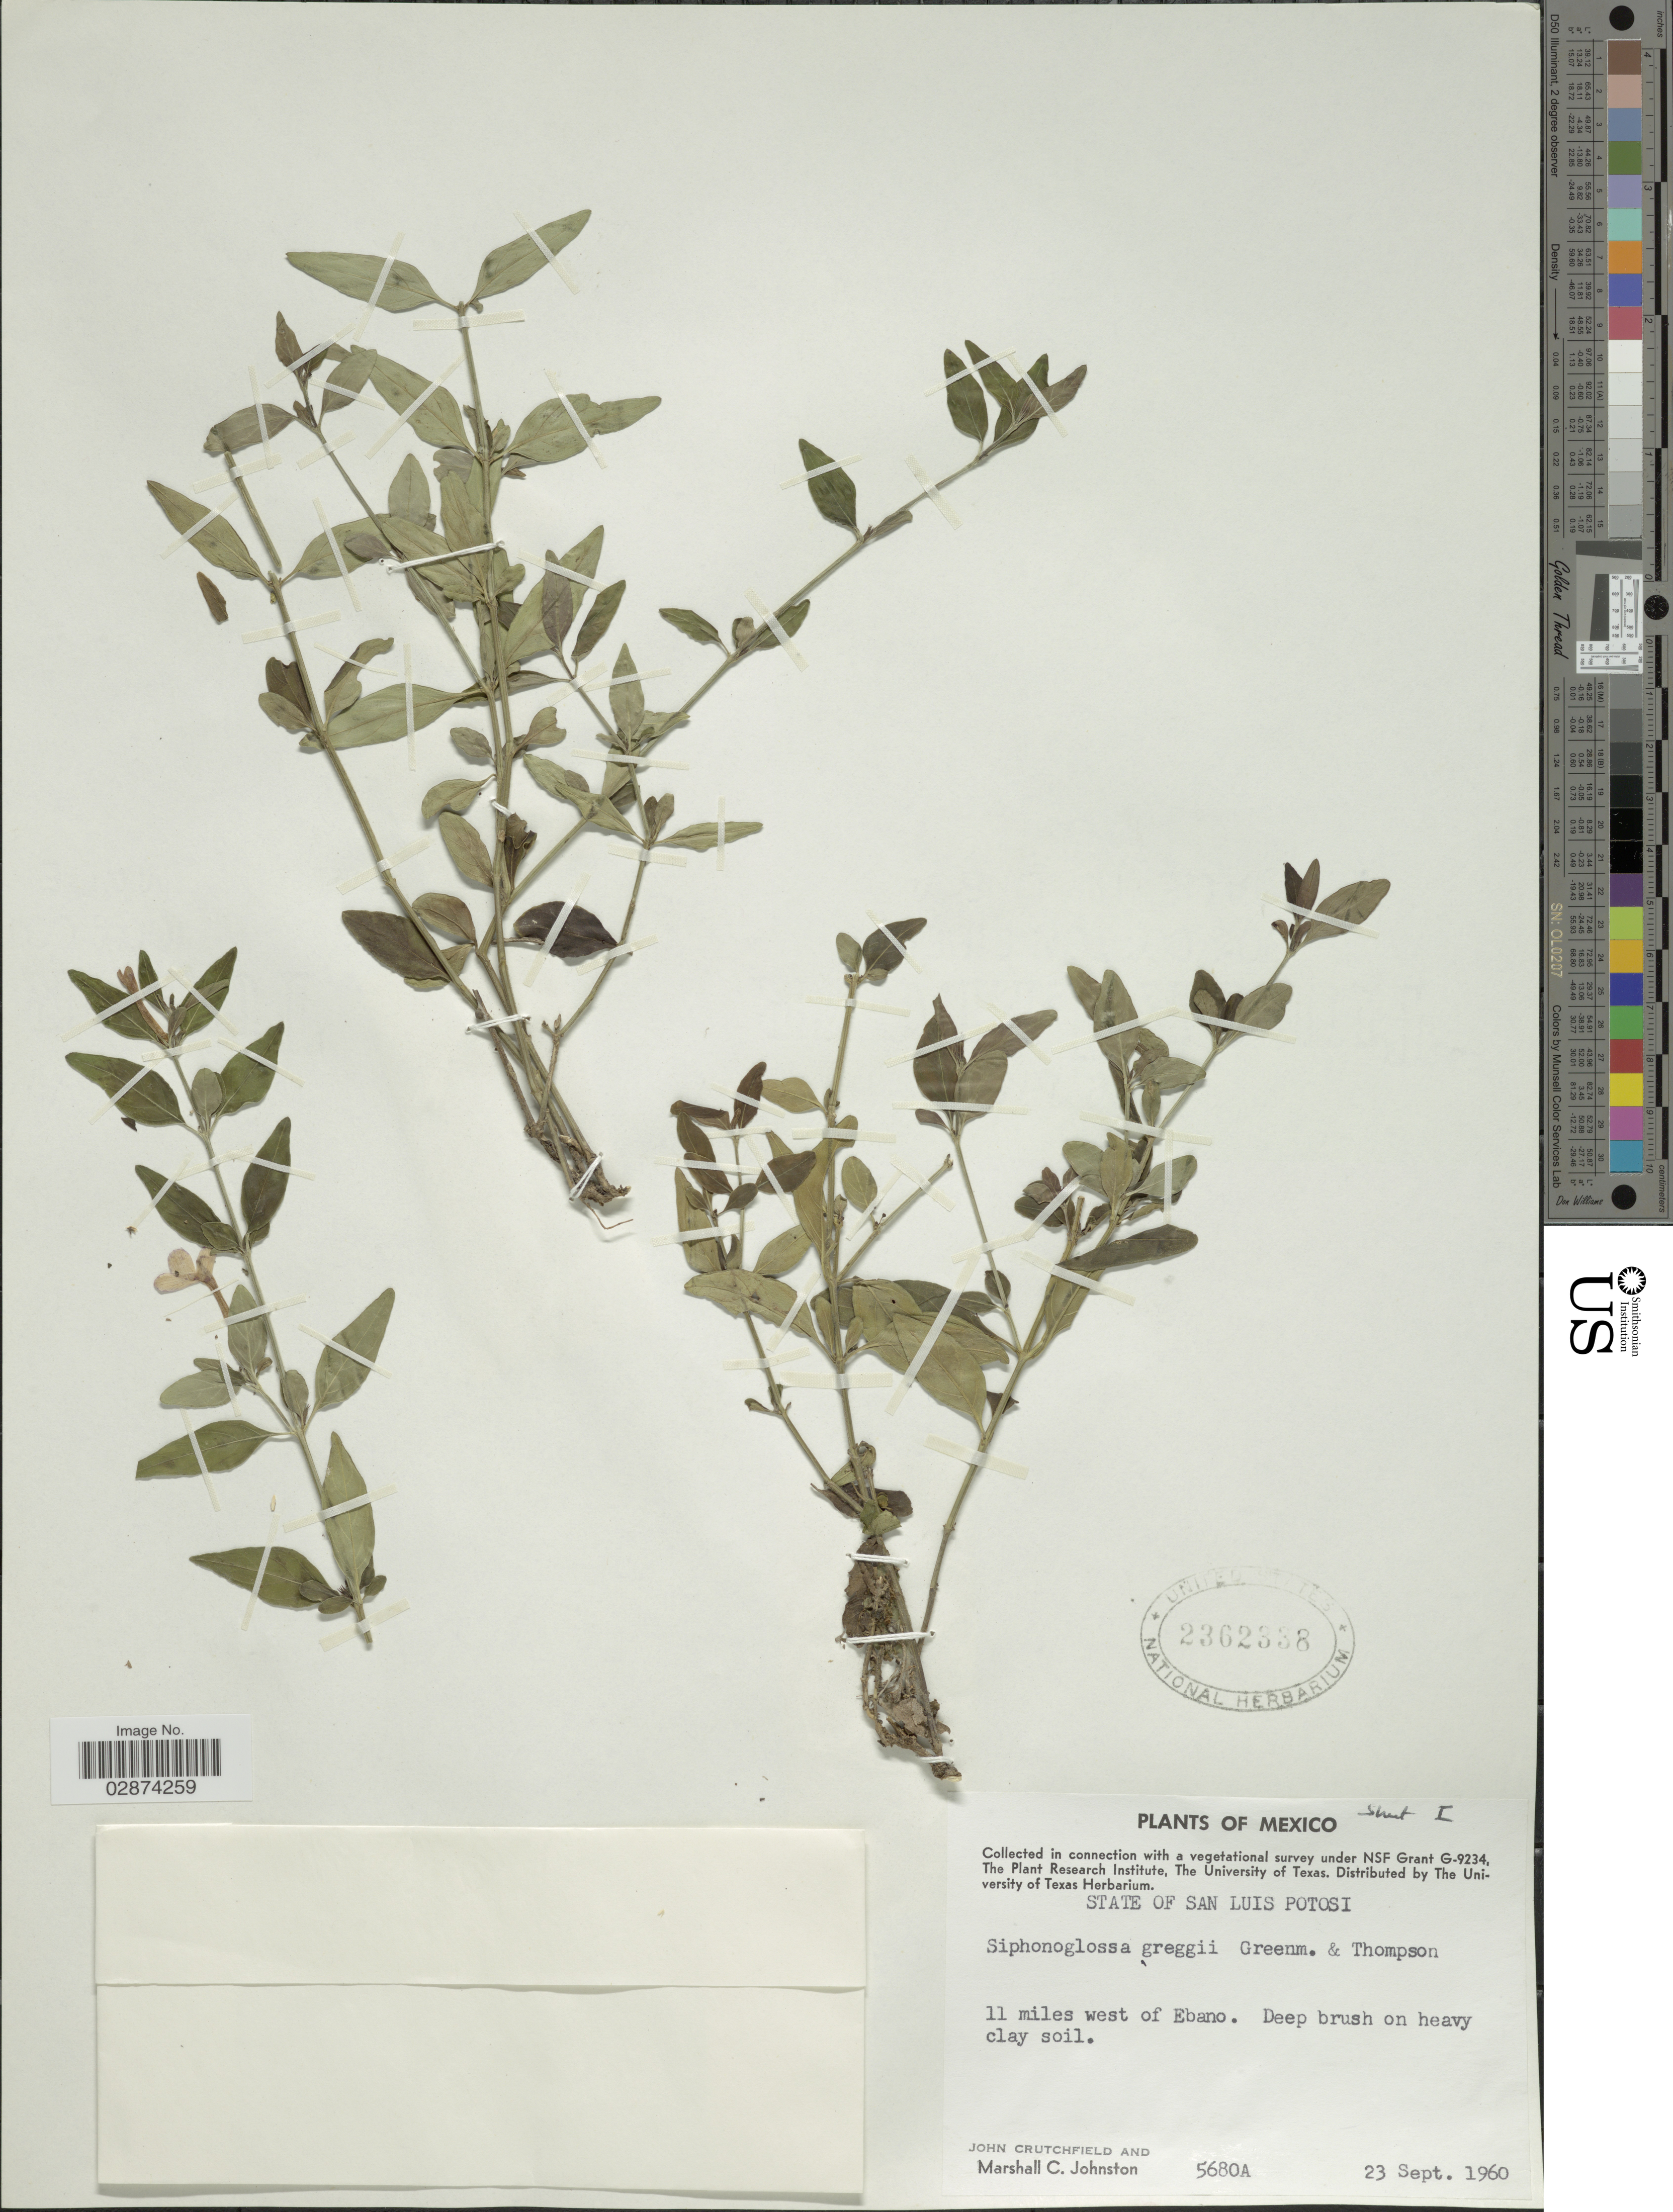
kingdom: Plantae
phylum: Tracheophyta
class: Magnoliopsida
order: Lamiales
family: Acanthaceae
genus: Justicia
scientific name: Justicia pilosella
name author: (Nees) Hilsenb.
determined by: Fisher, Amanda, (LOB), California State University, Long Beach (UNITED STATES)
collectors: J. Crutchfield & M. Johnston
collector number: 5680A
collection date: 1960-09-23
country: Mexico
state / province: San Luis Potosí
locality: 11 miles west of Ebano.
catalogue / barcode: US 2362338